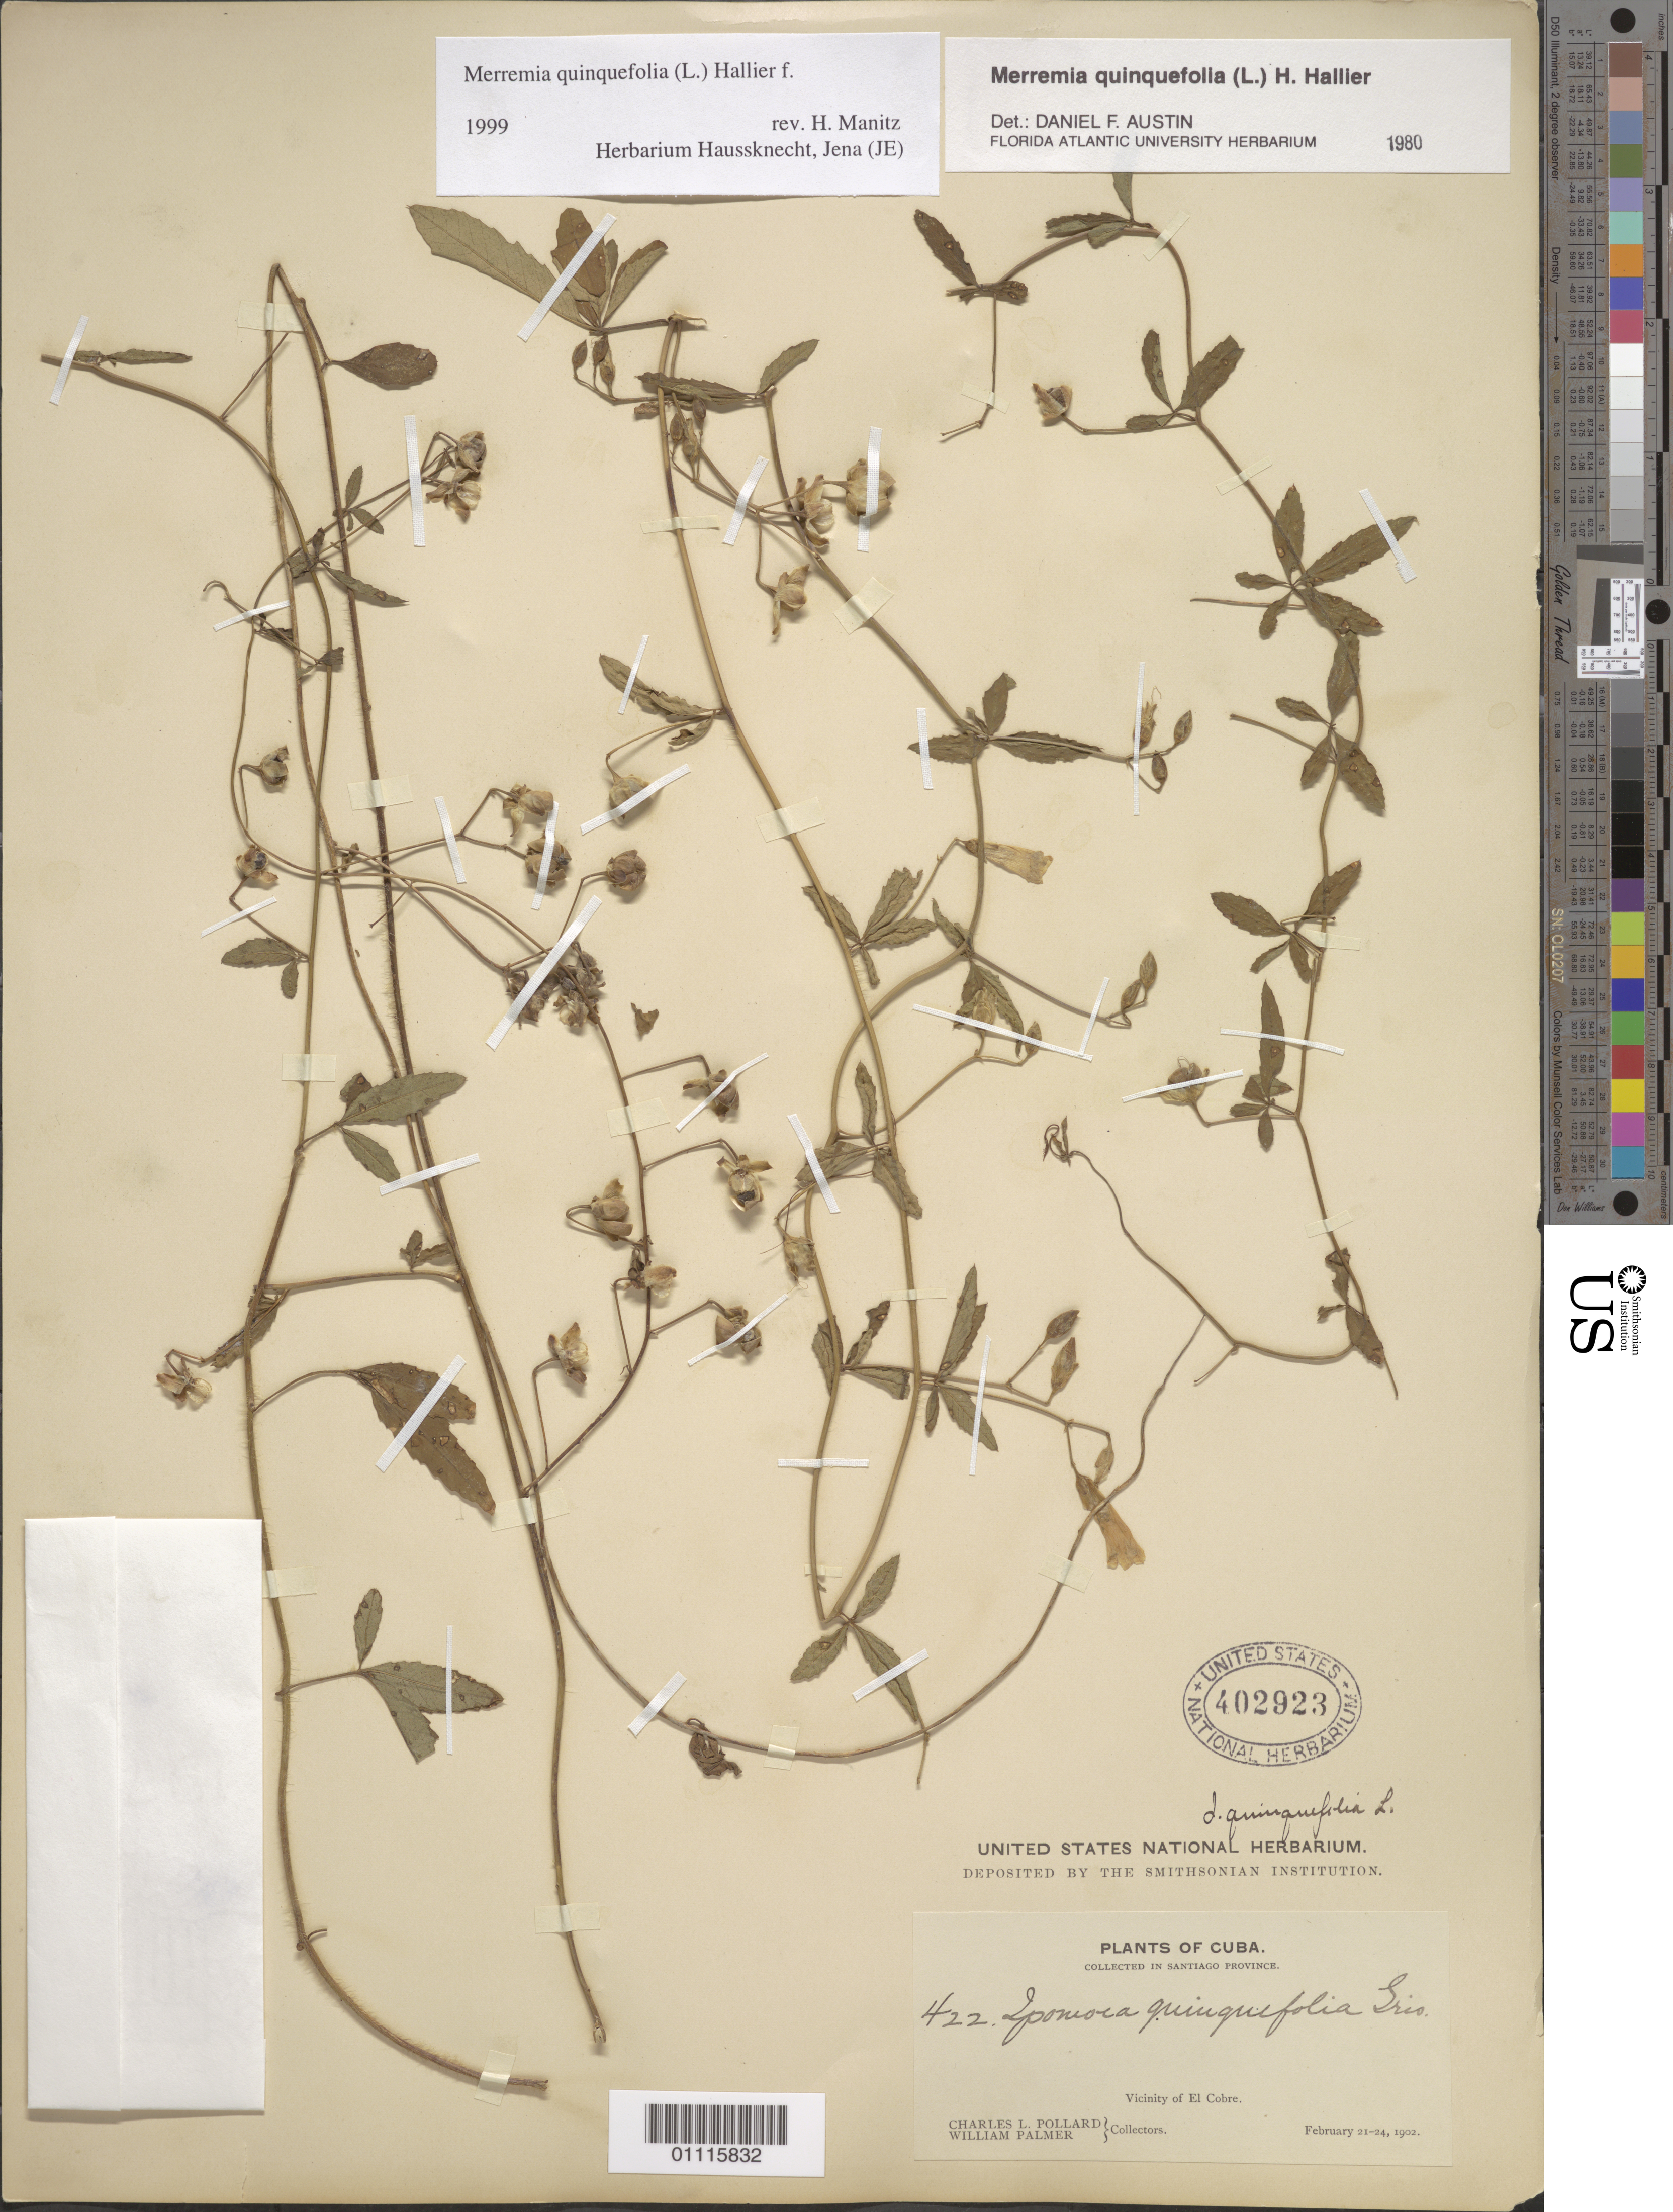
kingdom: Plantae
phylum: Tracheophyta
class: Magnoliopsida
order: Solanales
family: Convolvulaceae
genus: Distimake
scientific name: Distimake quinquefolius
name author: (L.) A. R. Simões & Staples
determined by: Strong, Mark T., (BOT), Smithsonian Institution - National Museum of Natural History (UNITED STATES)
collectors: C. L. Pollard & W. Palmer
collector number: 422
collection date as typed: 21 Feb 1902 to 24 Feb 1902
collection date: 1902-02-21/1902-02-24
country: Cuba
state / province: Santiago de Cuba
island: Cuba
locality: El Cobre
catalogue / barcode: US 402923